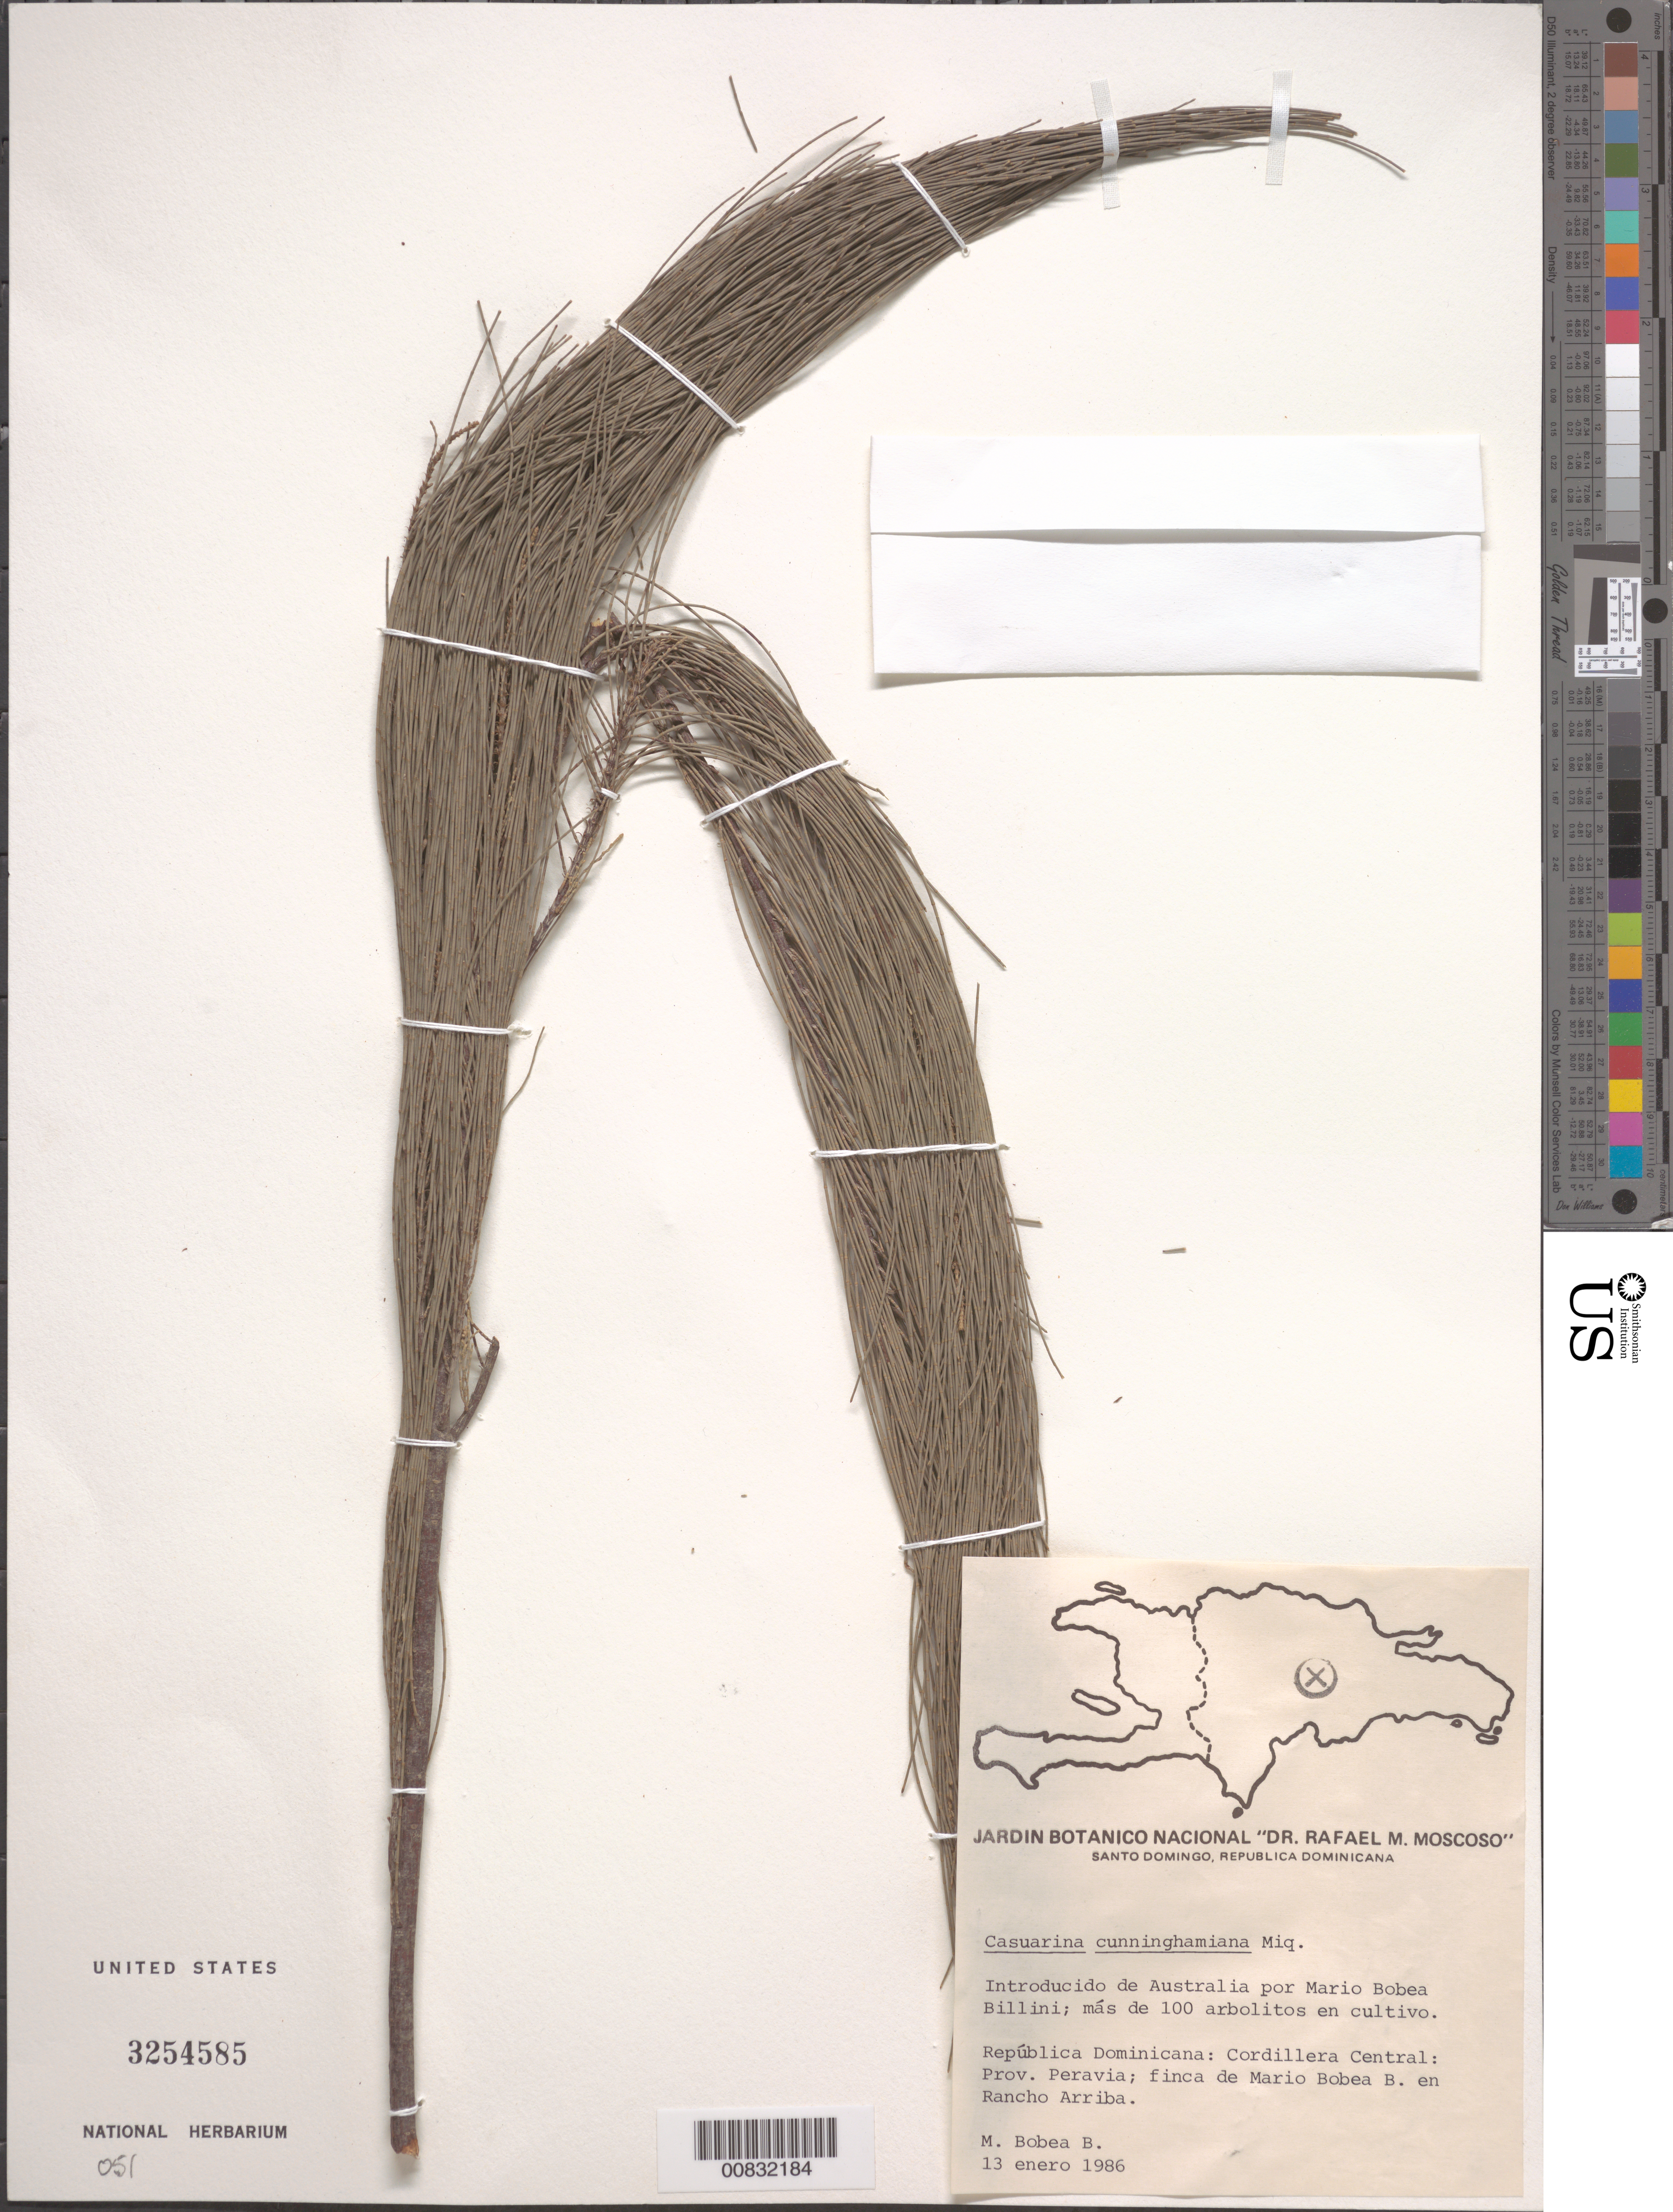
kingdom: Plantae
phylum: Tracheophyta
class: Magnoliopsida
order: Fagales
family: Casuarinaceae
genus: Casuarina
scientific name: Casuarina cunninghamiana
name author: Miq.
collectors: M. Bobea Bellini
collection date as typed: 13 Jan 1986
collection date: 1986-01-13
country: Dominican Republic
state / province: Peravia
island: Hispaniola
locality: Cordillera Central; finca de Mario Bobea B. en Rancho Arriba.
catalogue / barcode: US 3254585